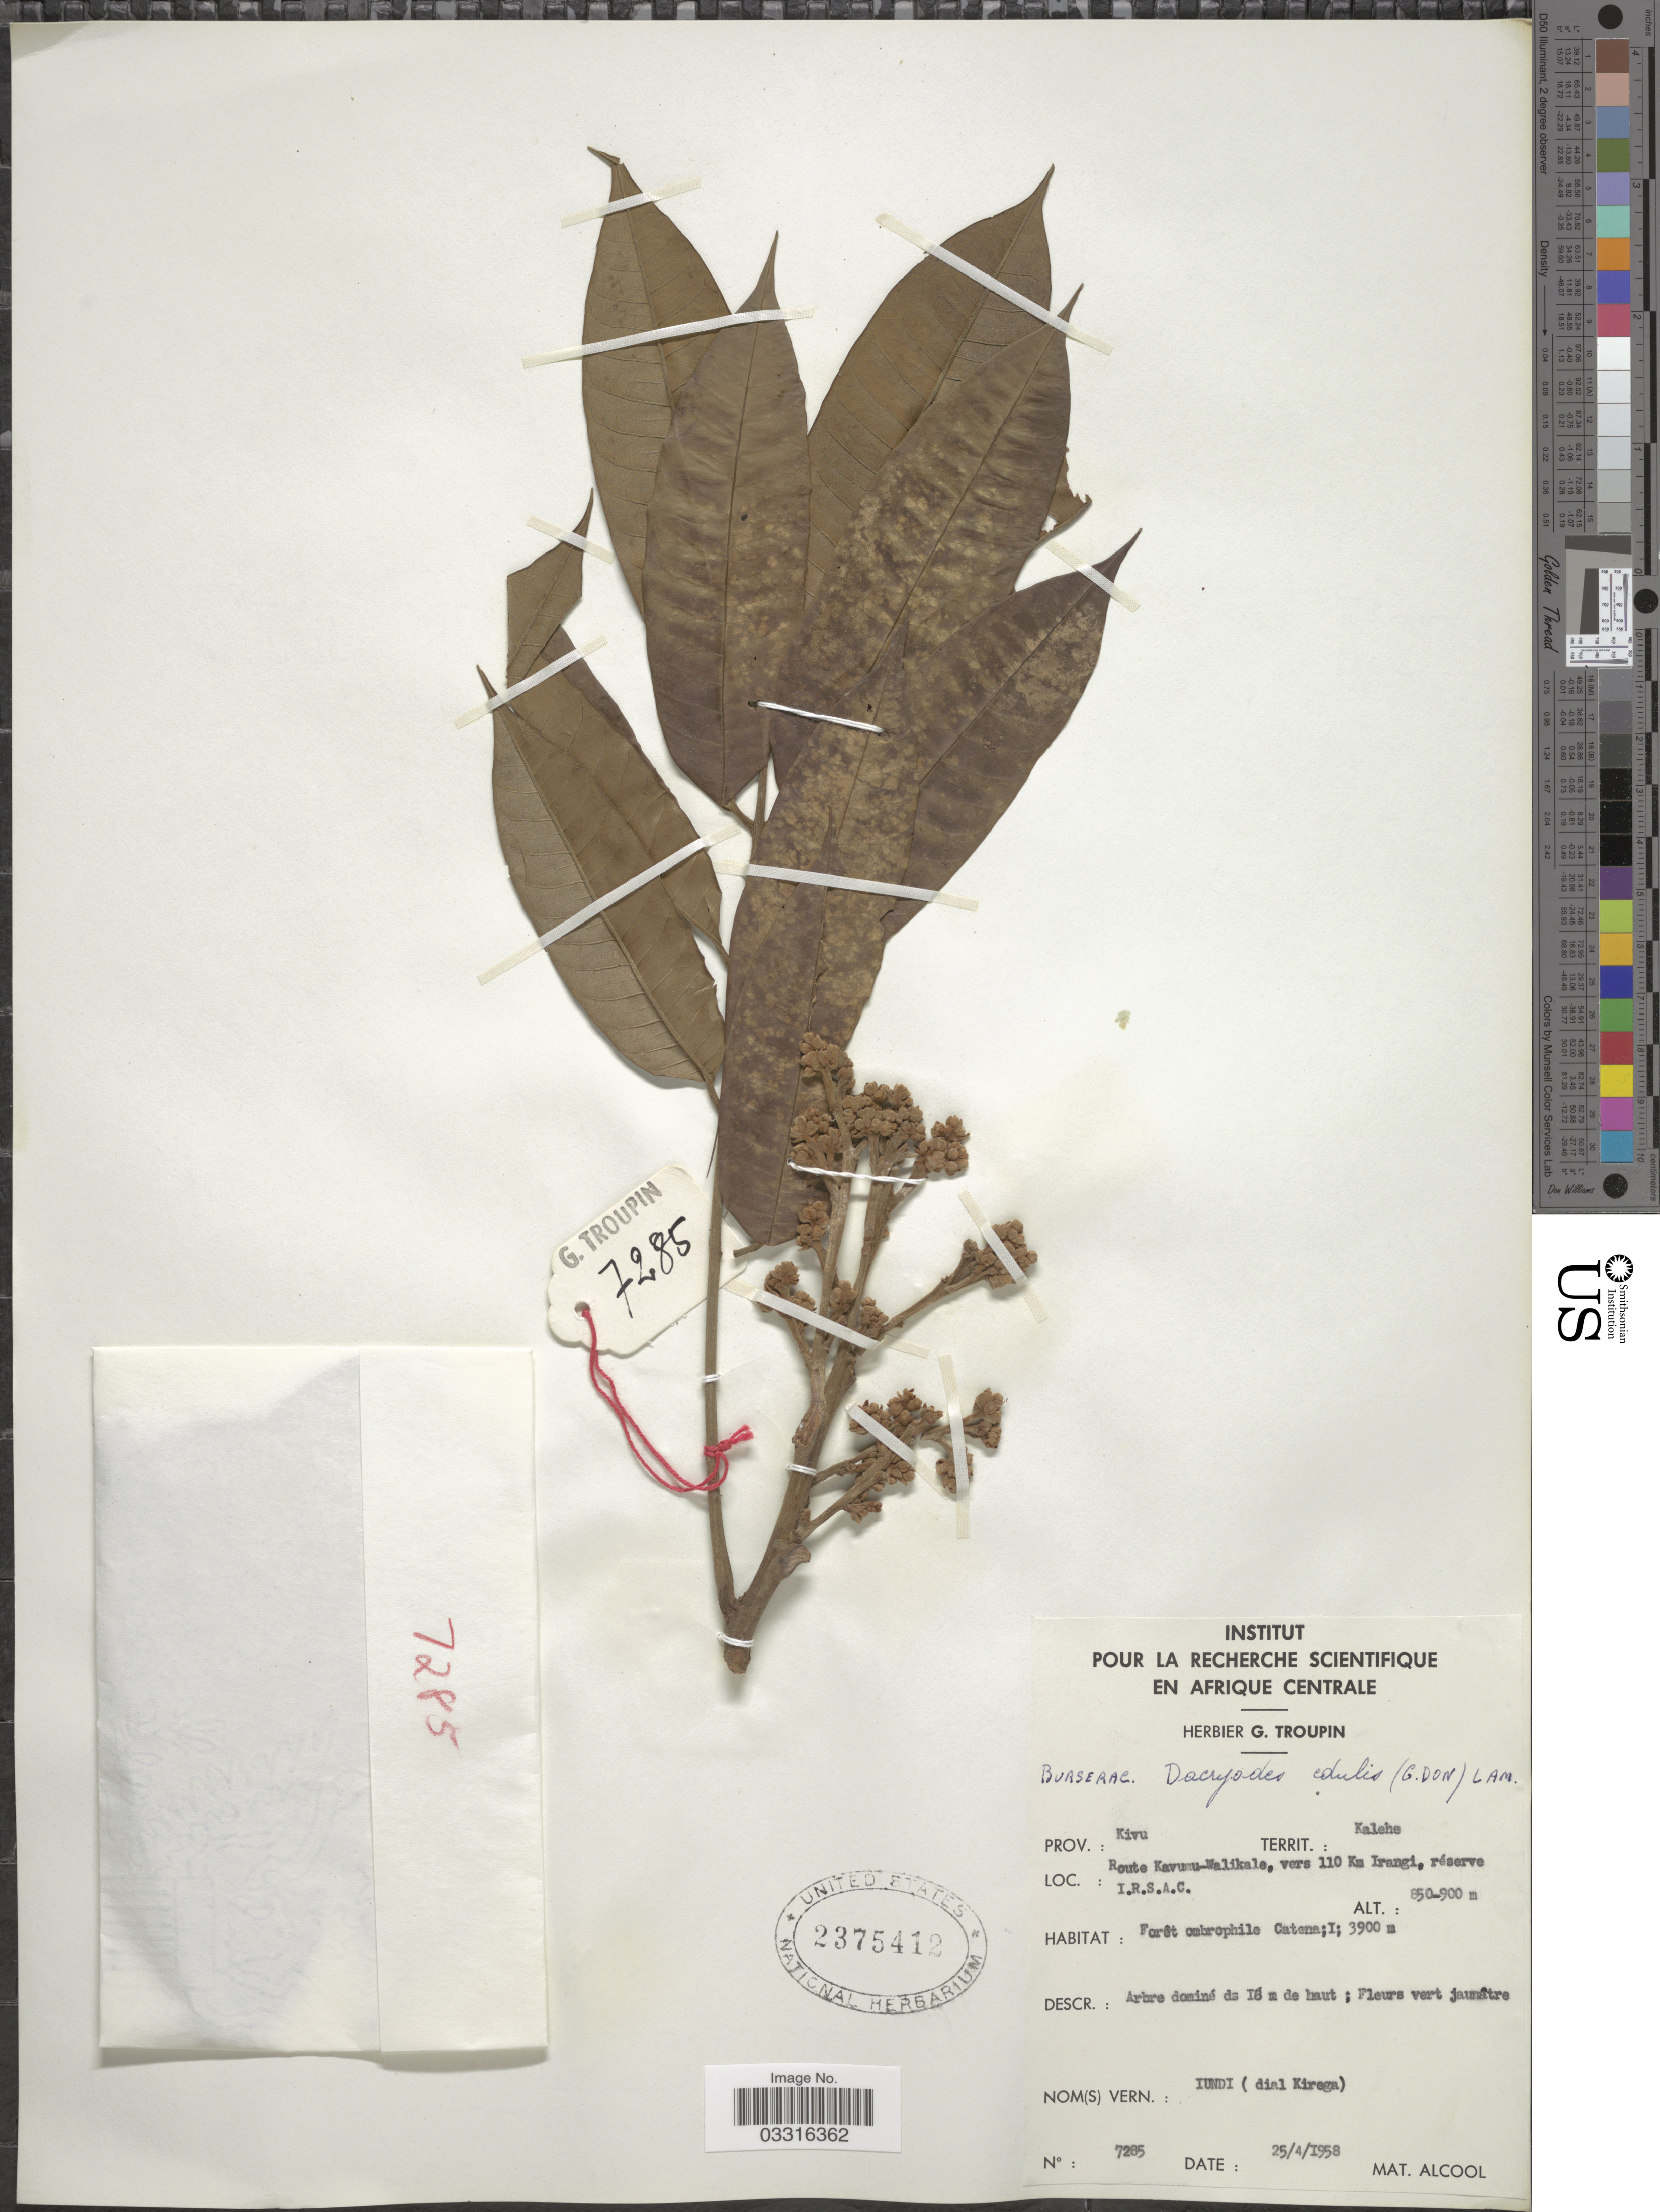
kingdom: Plantae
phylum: Tracheophyta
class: Magnoliopsida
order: Sapindales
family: Burseraceae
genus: Dacryodes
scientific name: Dacryodes edulis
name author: (G. Don) H.J. Lam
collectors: ex herb. G. Troupin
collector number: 7285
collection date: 1958-04-25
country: Congo, Democratic Republic of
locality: Prov. Kivu, Territ.: Kalehe, Route Kavumu-Walikale, vers 110 Km Irangi, réserve I.R.S.A.C., Catena; I; 3900 m.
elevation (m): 850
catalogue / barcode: US 2375412